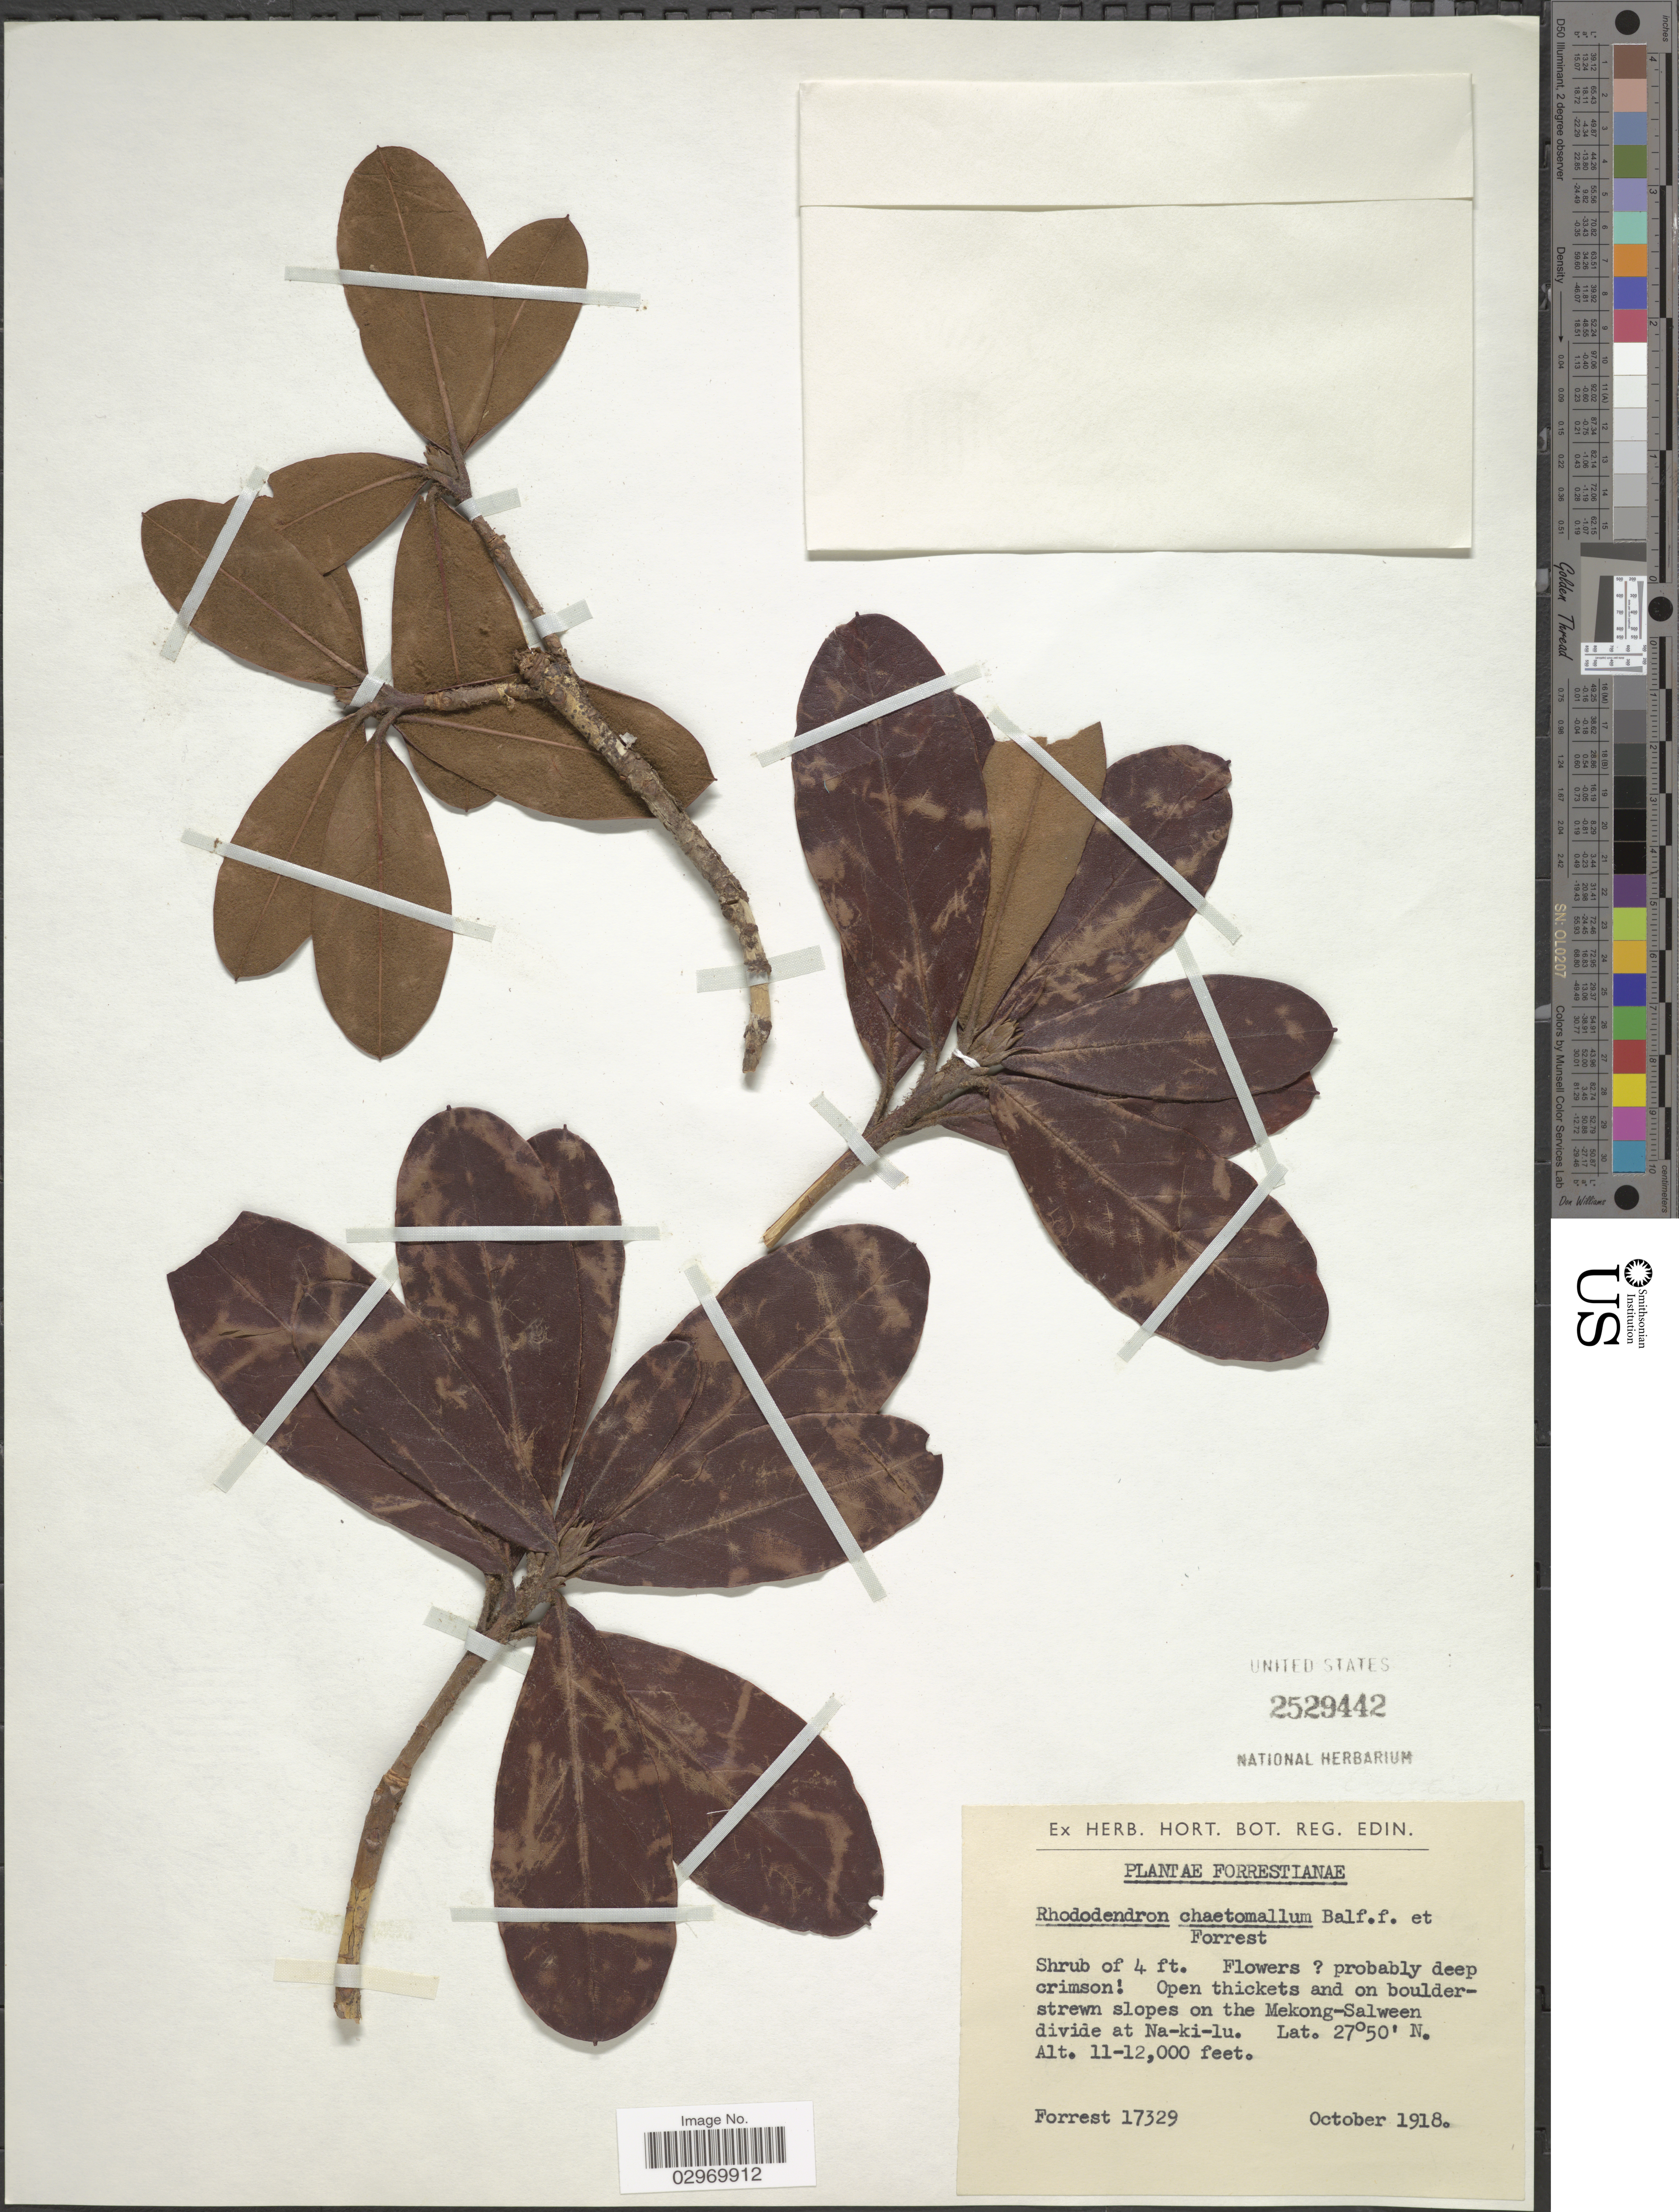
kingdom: Plantae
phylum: Tracheophyta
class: Magnoliopsida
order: Ericales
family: Ericaceae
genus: Rhododendron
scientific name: Rhododendron chaetomallum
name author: Balf. f. & Forrest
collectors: -. Forrest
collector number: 17329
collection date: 1918-10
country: China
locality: Open thickets and on boulder-strewn slopes on the Mekong-Salween divide at Na-ki-lu.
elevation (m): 3353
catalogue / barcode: US 2529442